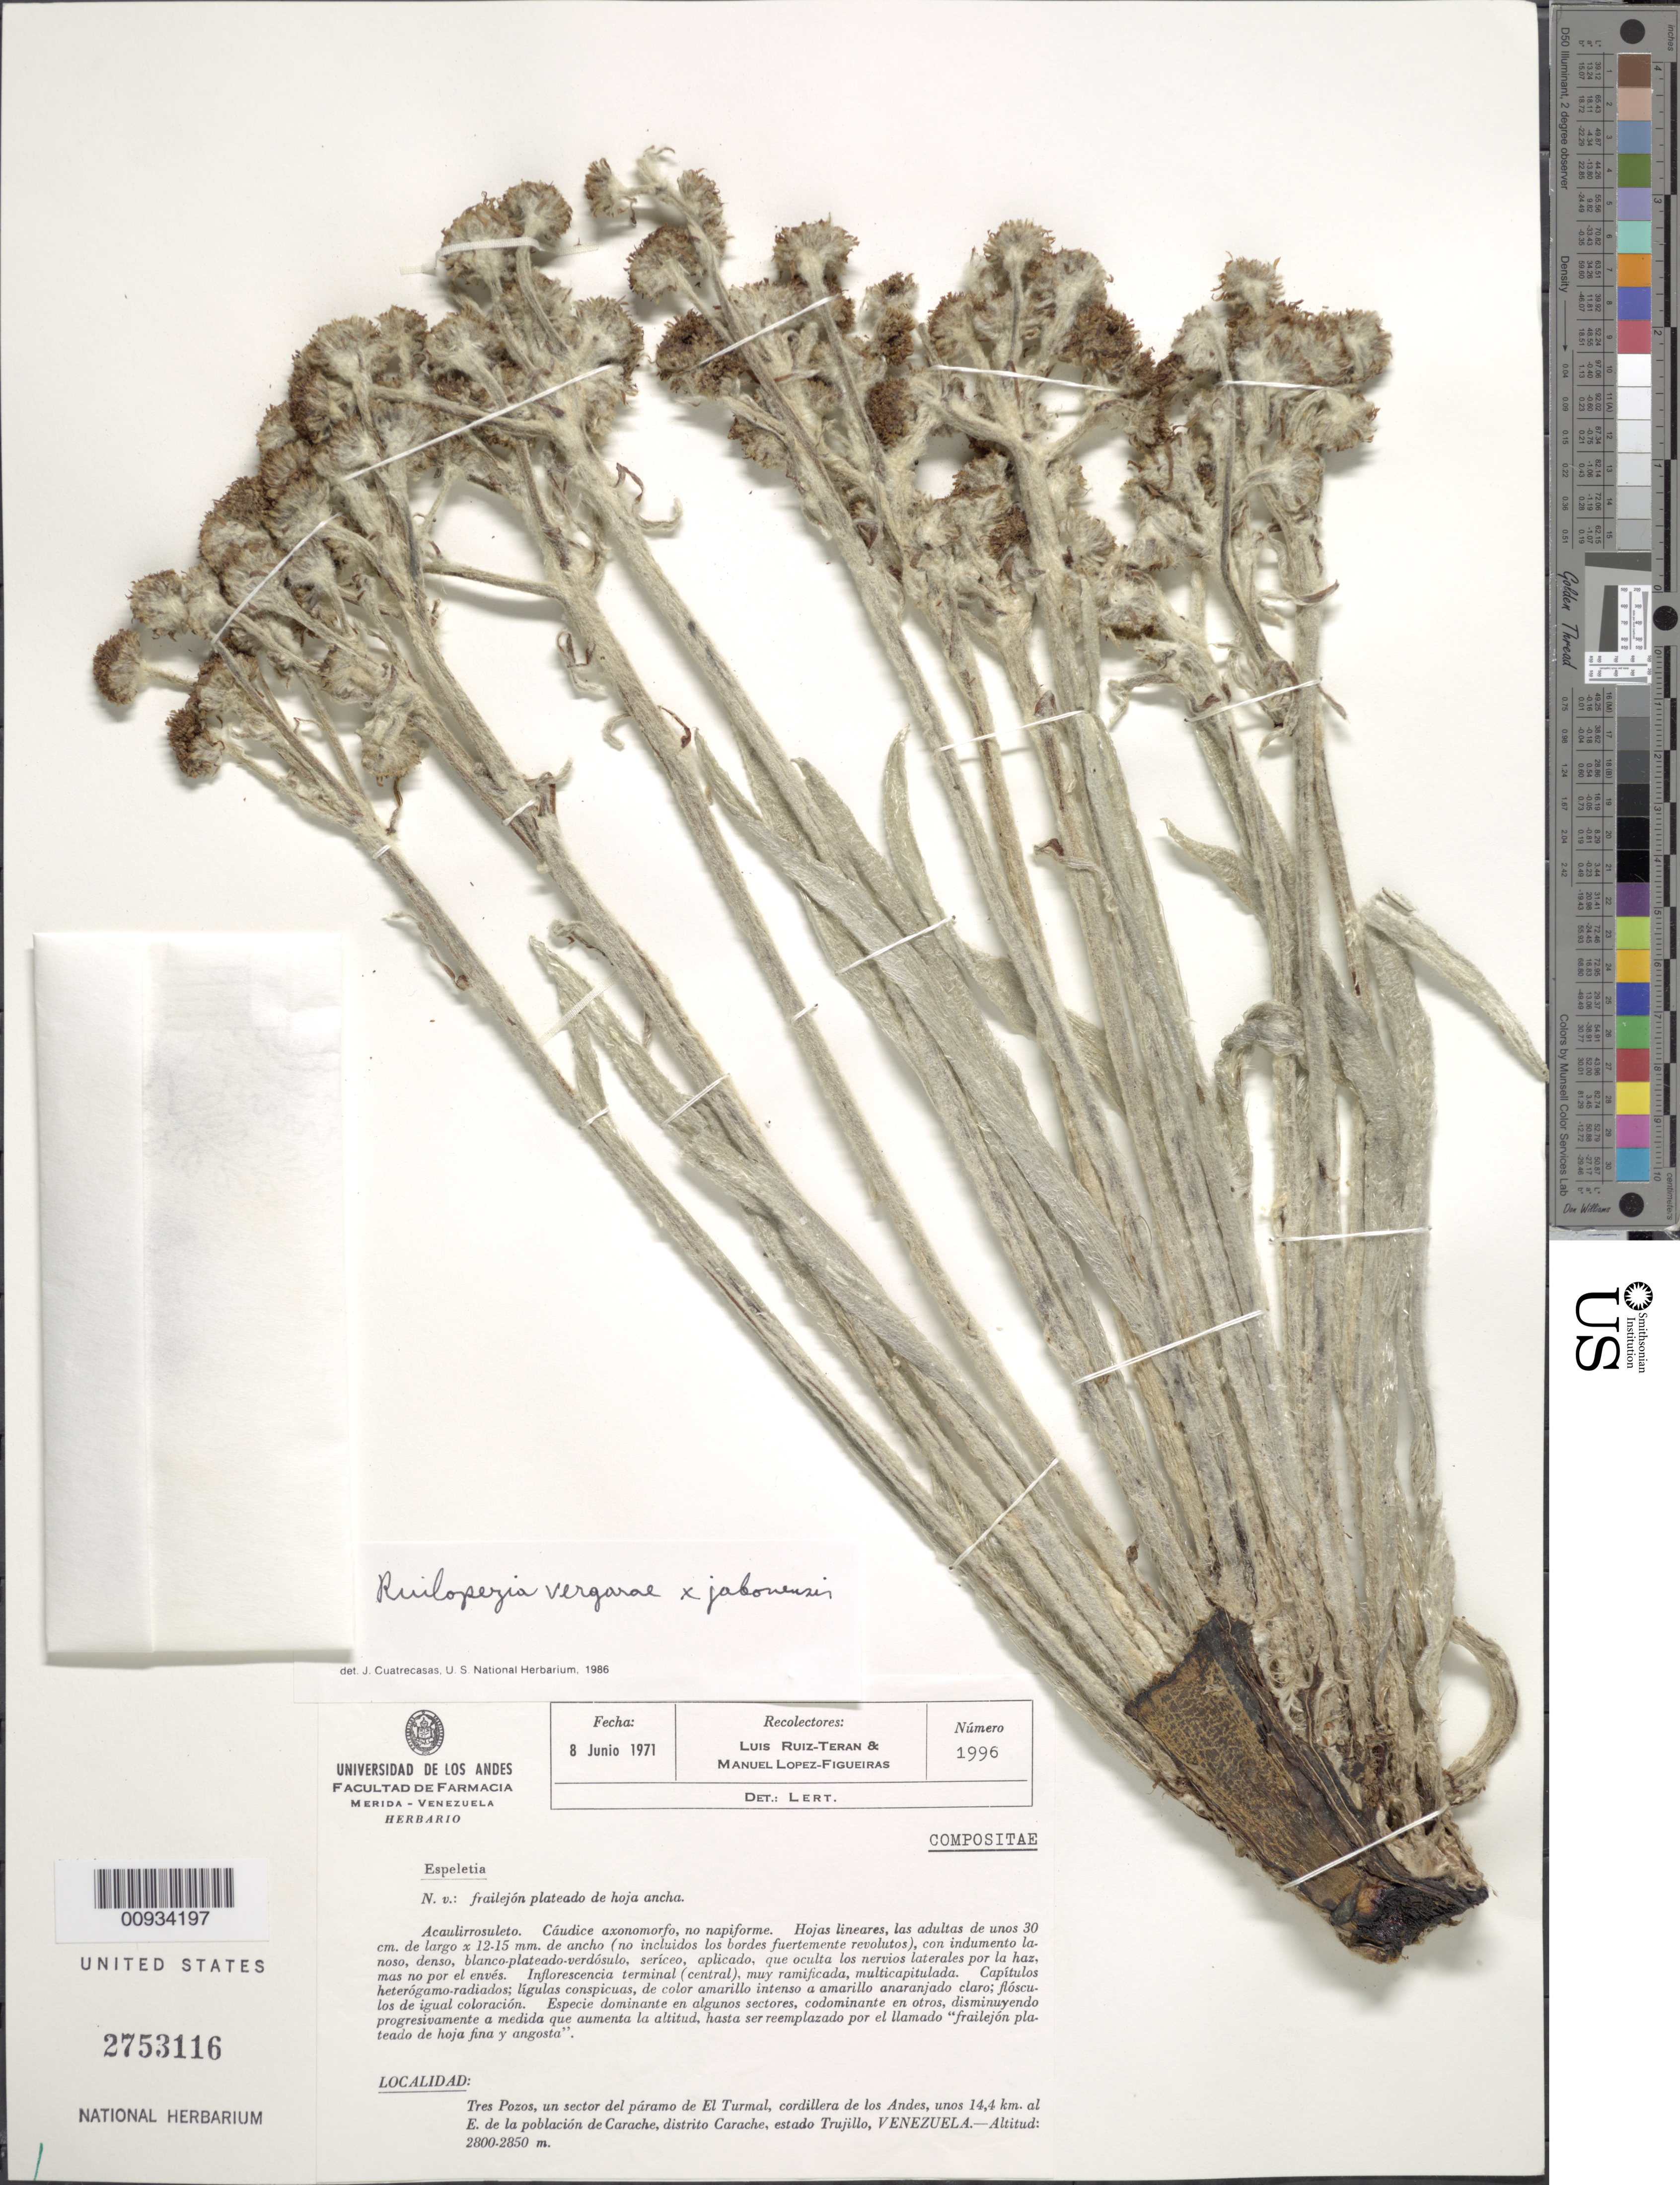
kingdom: Plantae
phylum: Tracheophyta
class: Magnoliopsida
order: Asterales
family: Asteraceae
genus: Ruilopezia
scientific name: Ruilopezia jabonensis x R. vergarae Cuatrec. & López Fig.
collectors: L. Teran & M. López Figueiras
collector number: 1996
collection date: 1971-06-08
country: Venezuela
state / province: Trujillo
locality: Tres Pozos, un sector del paramo de El Turmal, Cordillera de Los Andes, unos 14.4 km al E de la poblacion de Carache, Distrito Carache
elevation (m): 2800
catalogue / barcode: US 2753116